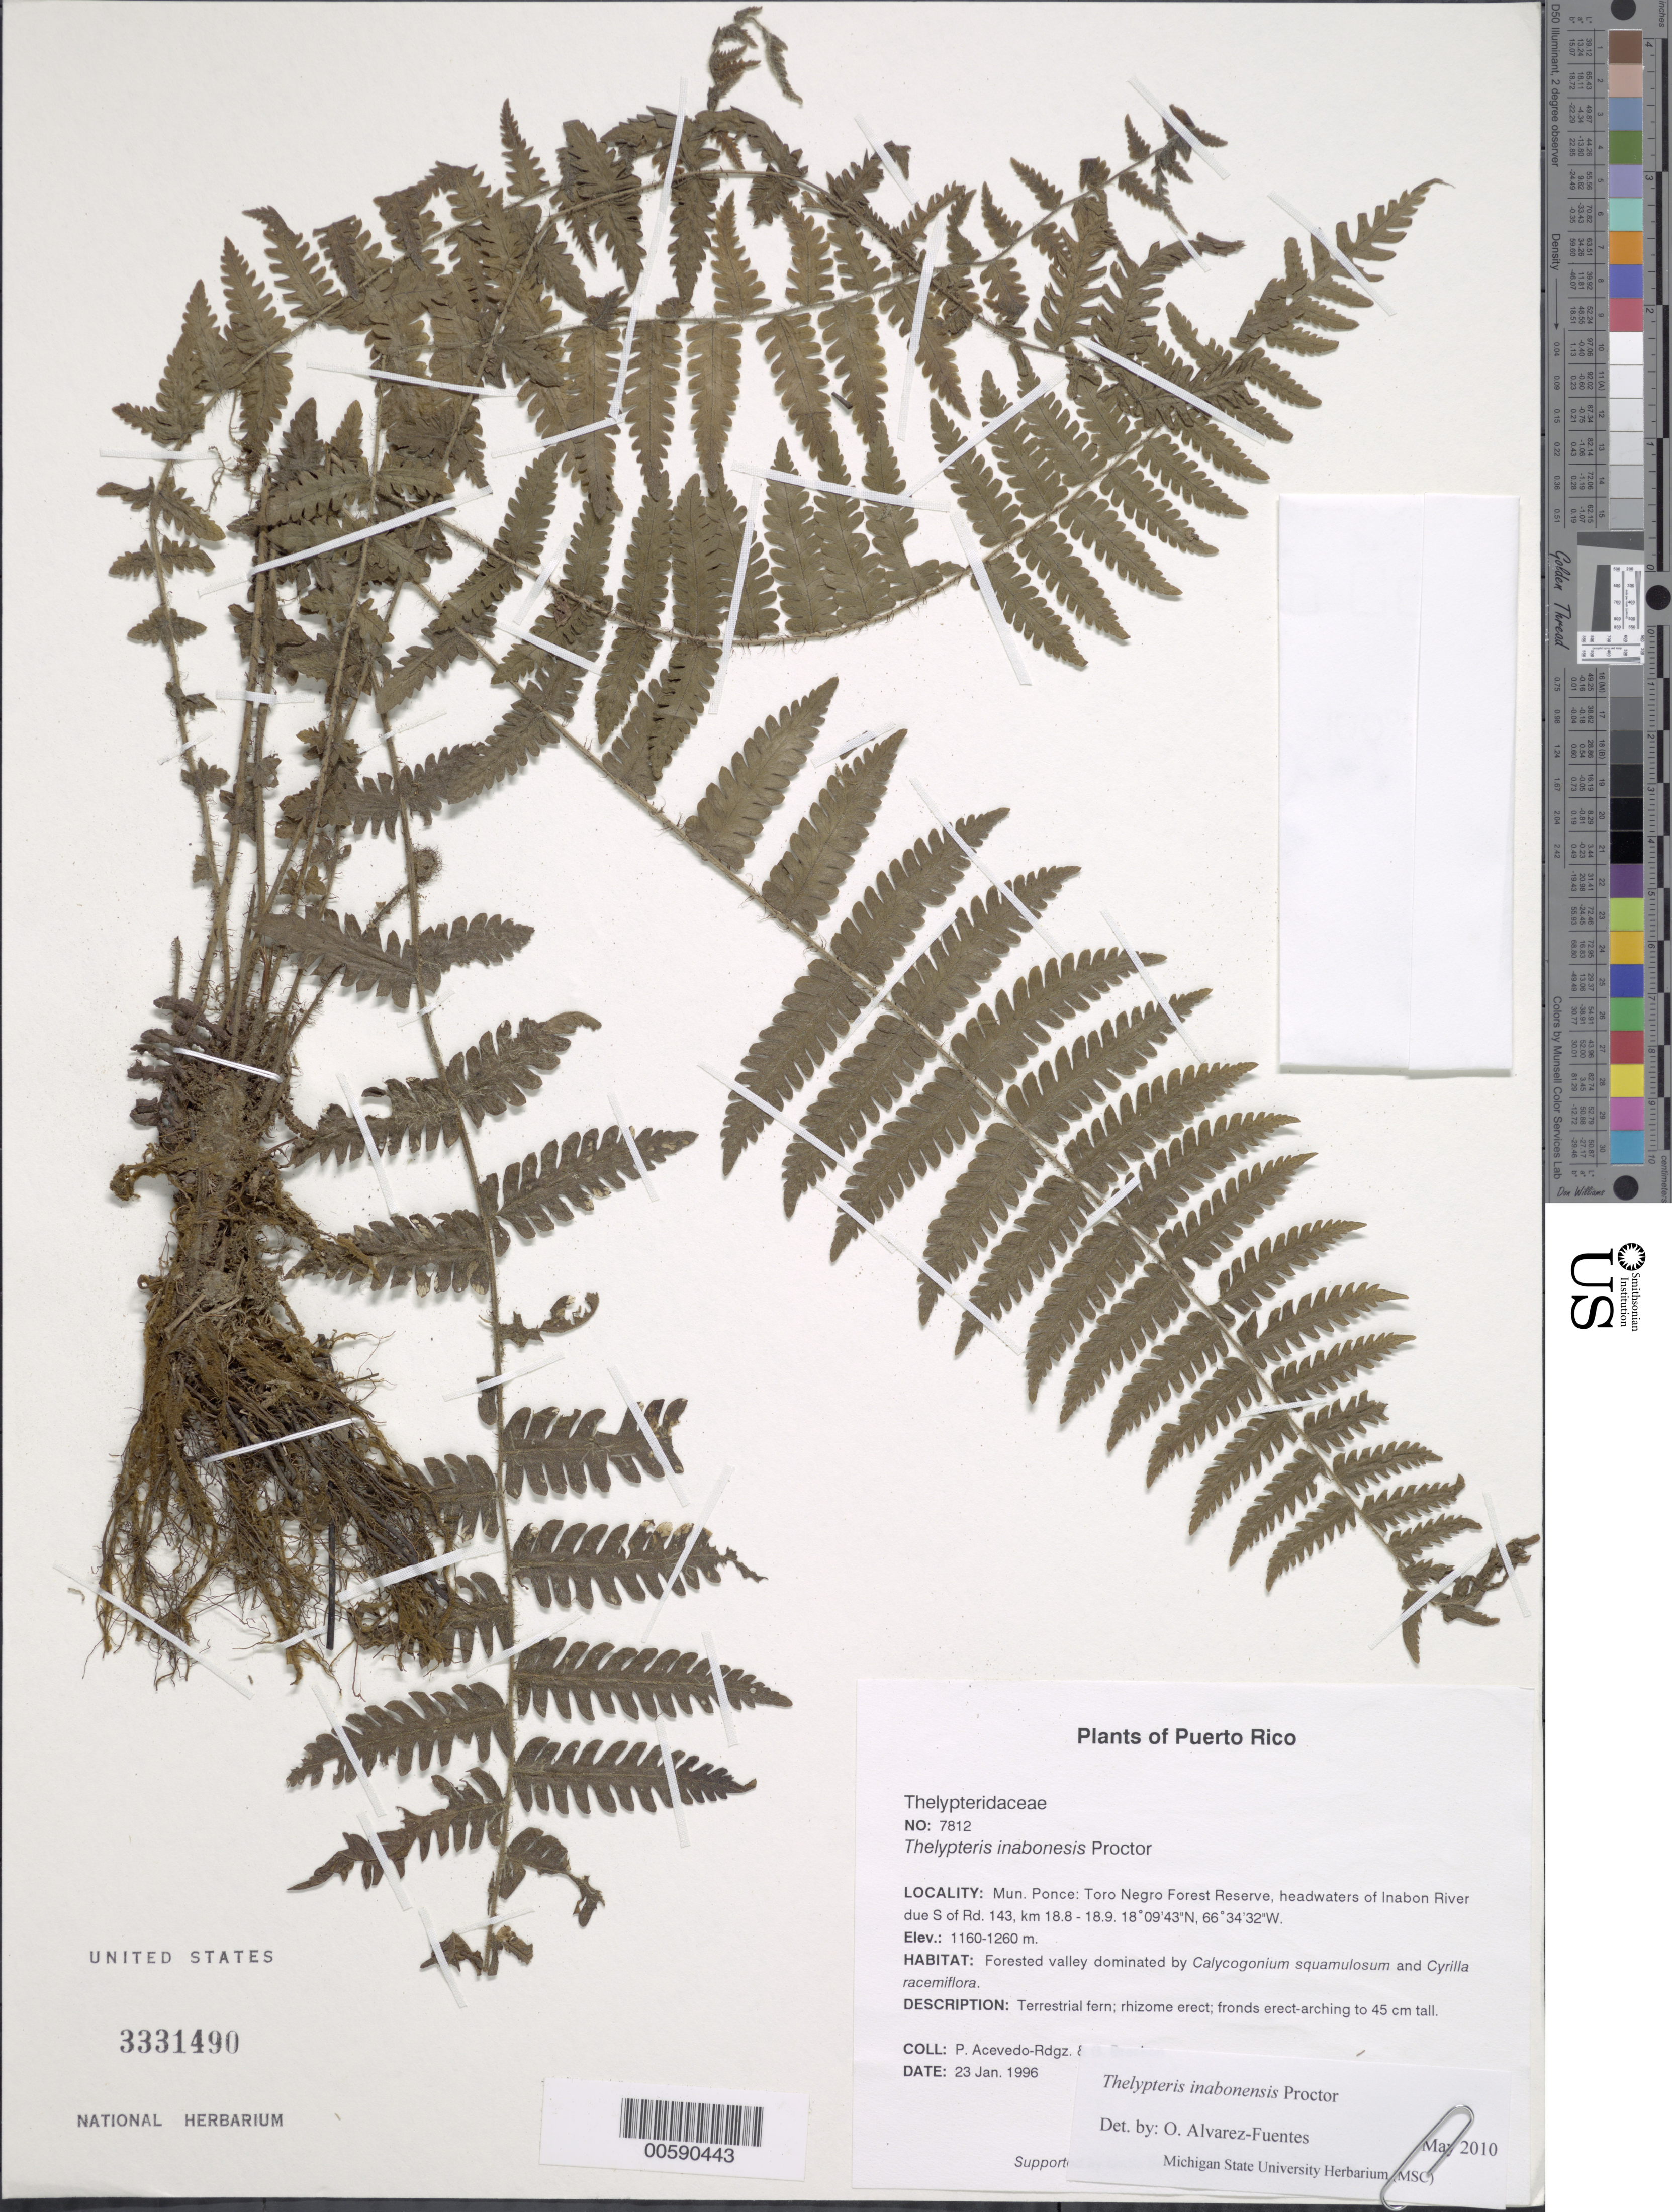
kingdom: Plantae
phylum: Tracheophyta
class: Polypodiopsida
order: Polypodiales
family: Thelypteridaceae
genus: Amauropelta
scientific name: Amauropelta inabonensis (Proctor) comb. nov., ined 2015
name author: (Proctor)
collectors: P. Acevedo-Rodr. & G. J. Breckon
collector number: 7812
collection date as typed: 23 Jan 1996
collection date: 1996-01-23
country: Puerto Rico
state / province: Ponce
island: Puerto Rico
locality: Ponce: Jayuya, Toro Negro Forest Reserve, headwaters of Inabon River due S of Rd. 143, km 18.8 - 18.9.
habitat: Forested valley dominated by Calycogonium squamulosum and Cyrilla racemiflora.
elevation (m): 1160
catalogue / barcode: US 3331490